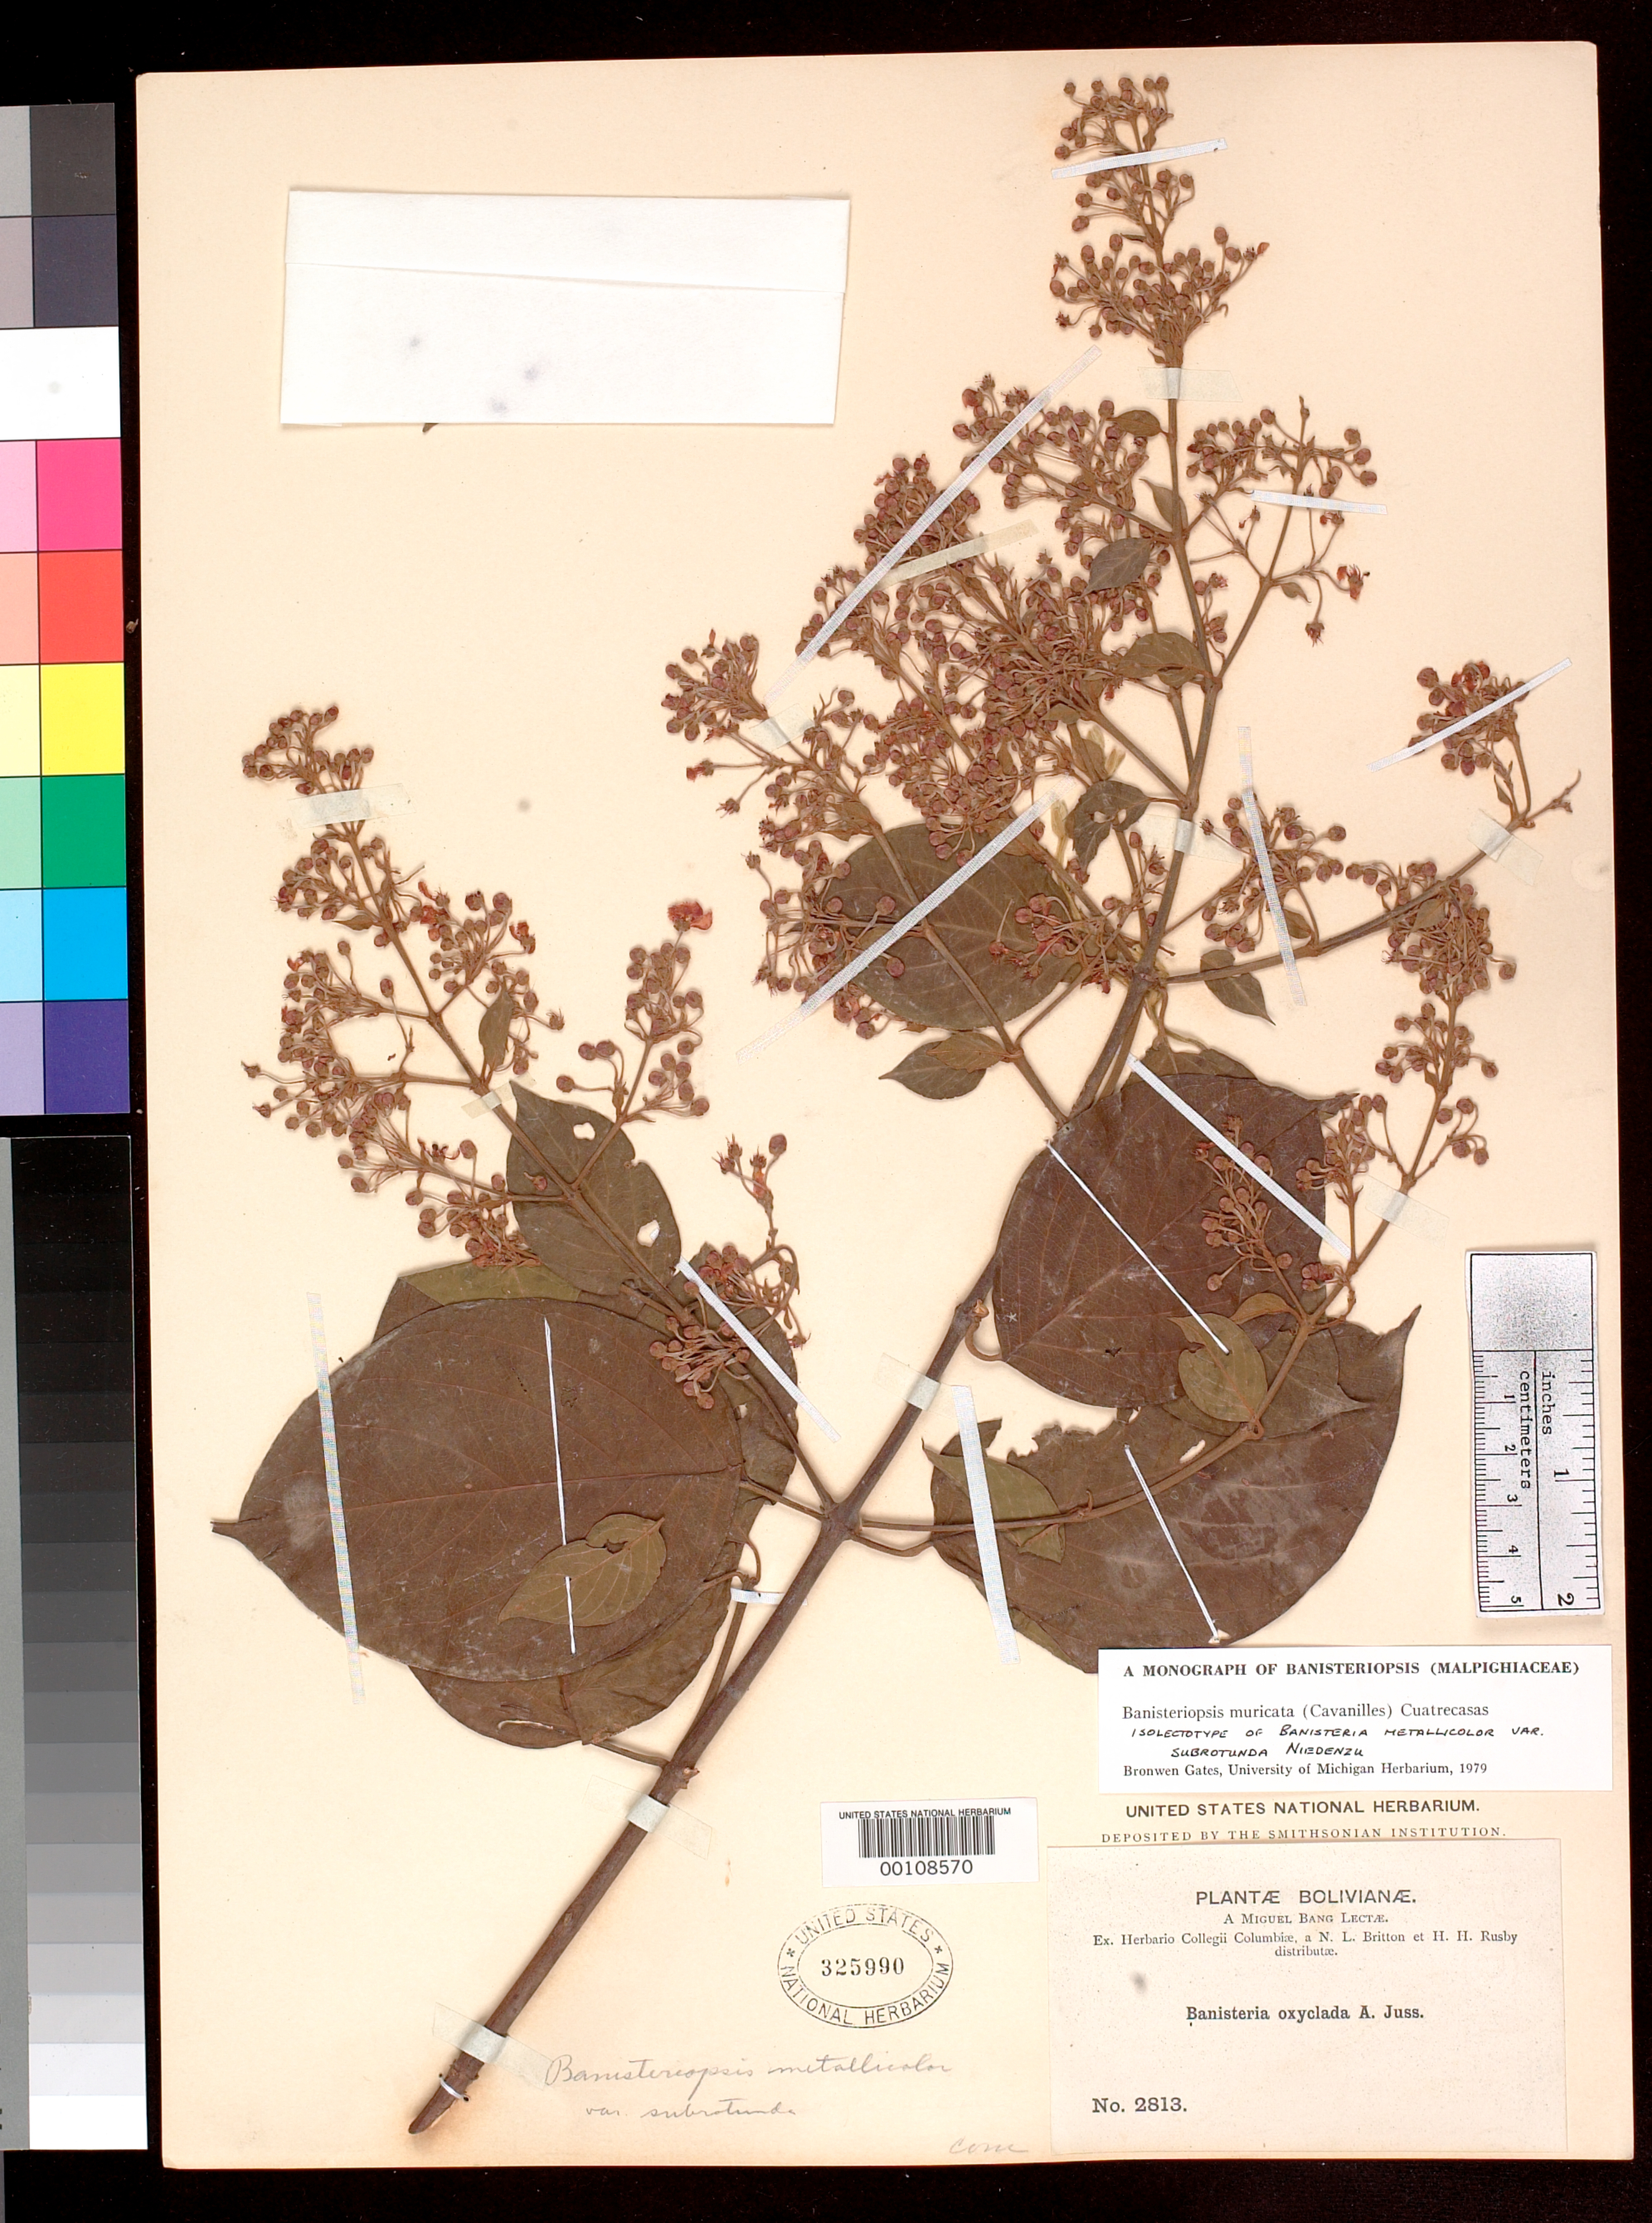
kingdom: Plantae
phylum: Tracheophyta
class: Magnoliopsida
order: Malpighiales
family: Malpighiaceae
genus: Banisteria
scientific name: Banisteria metallicolor var. subrotunda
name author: Nied.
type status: Isolectotype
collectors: M. Bang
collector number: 2813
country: Bolivia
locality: Aguairenta Mesa.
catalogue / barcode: US 325990